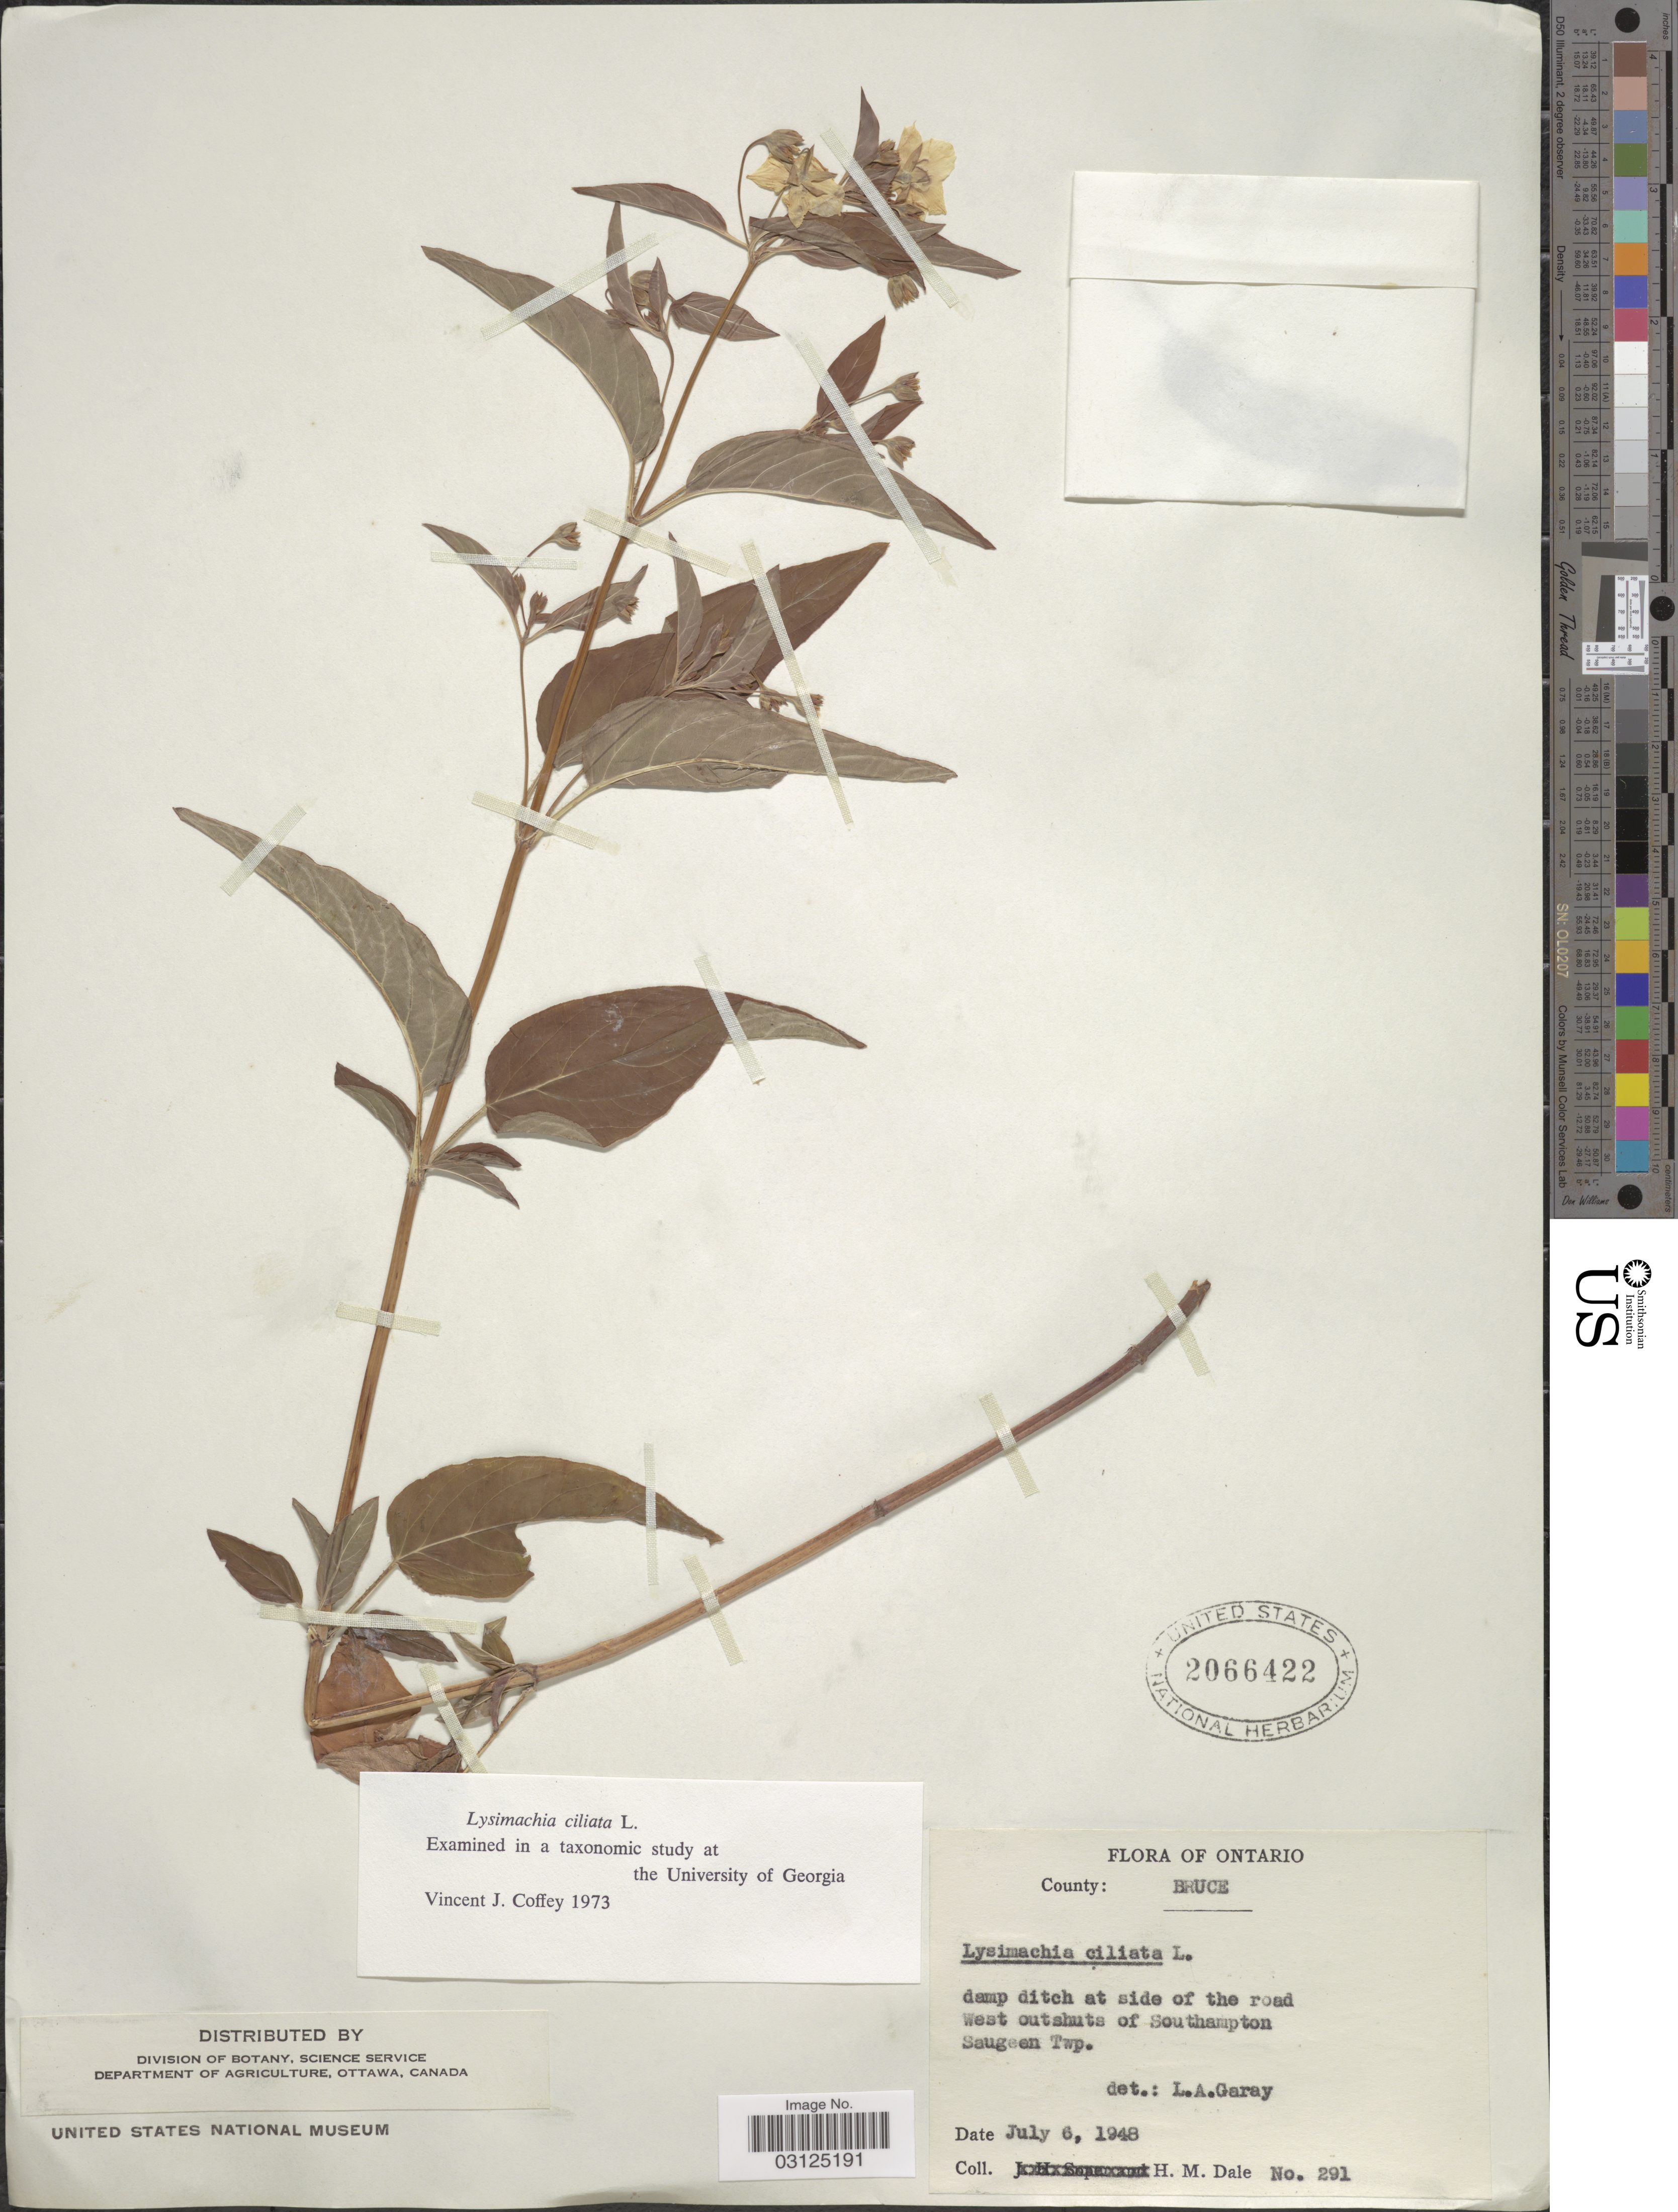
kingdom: Plantae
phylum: Tracheophyta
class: Magnoliopsida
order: Ericales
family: Primulaceae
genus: Lysimachia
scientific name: Lysimachia ciliata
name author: L.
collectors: H. M. Dale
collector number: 291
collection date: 1948-07-06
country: Canada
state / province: Ontario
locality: County: Bruce, damp ditch at side of the road West outshuts of Southampton Saugeen Twp.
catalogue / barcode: US 2066422